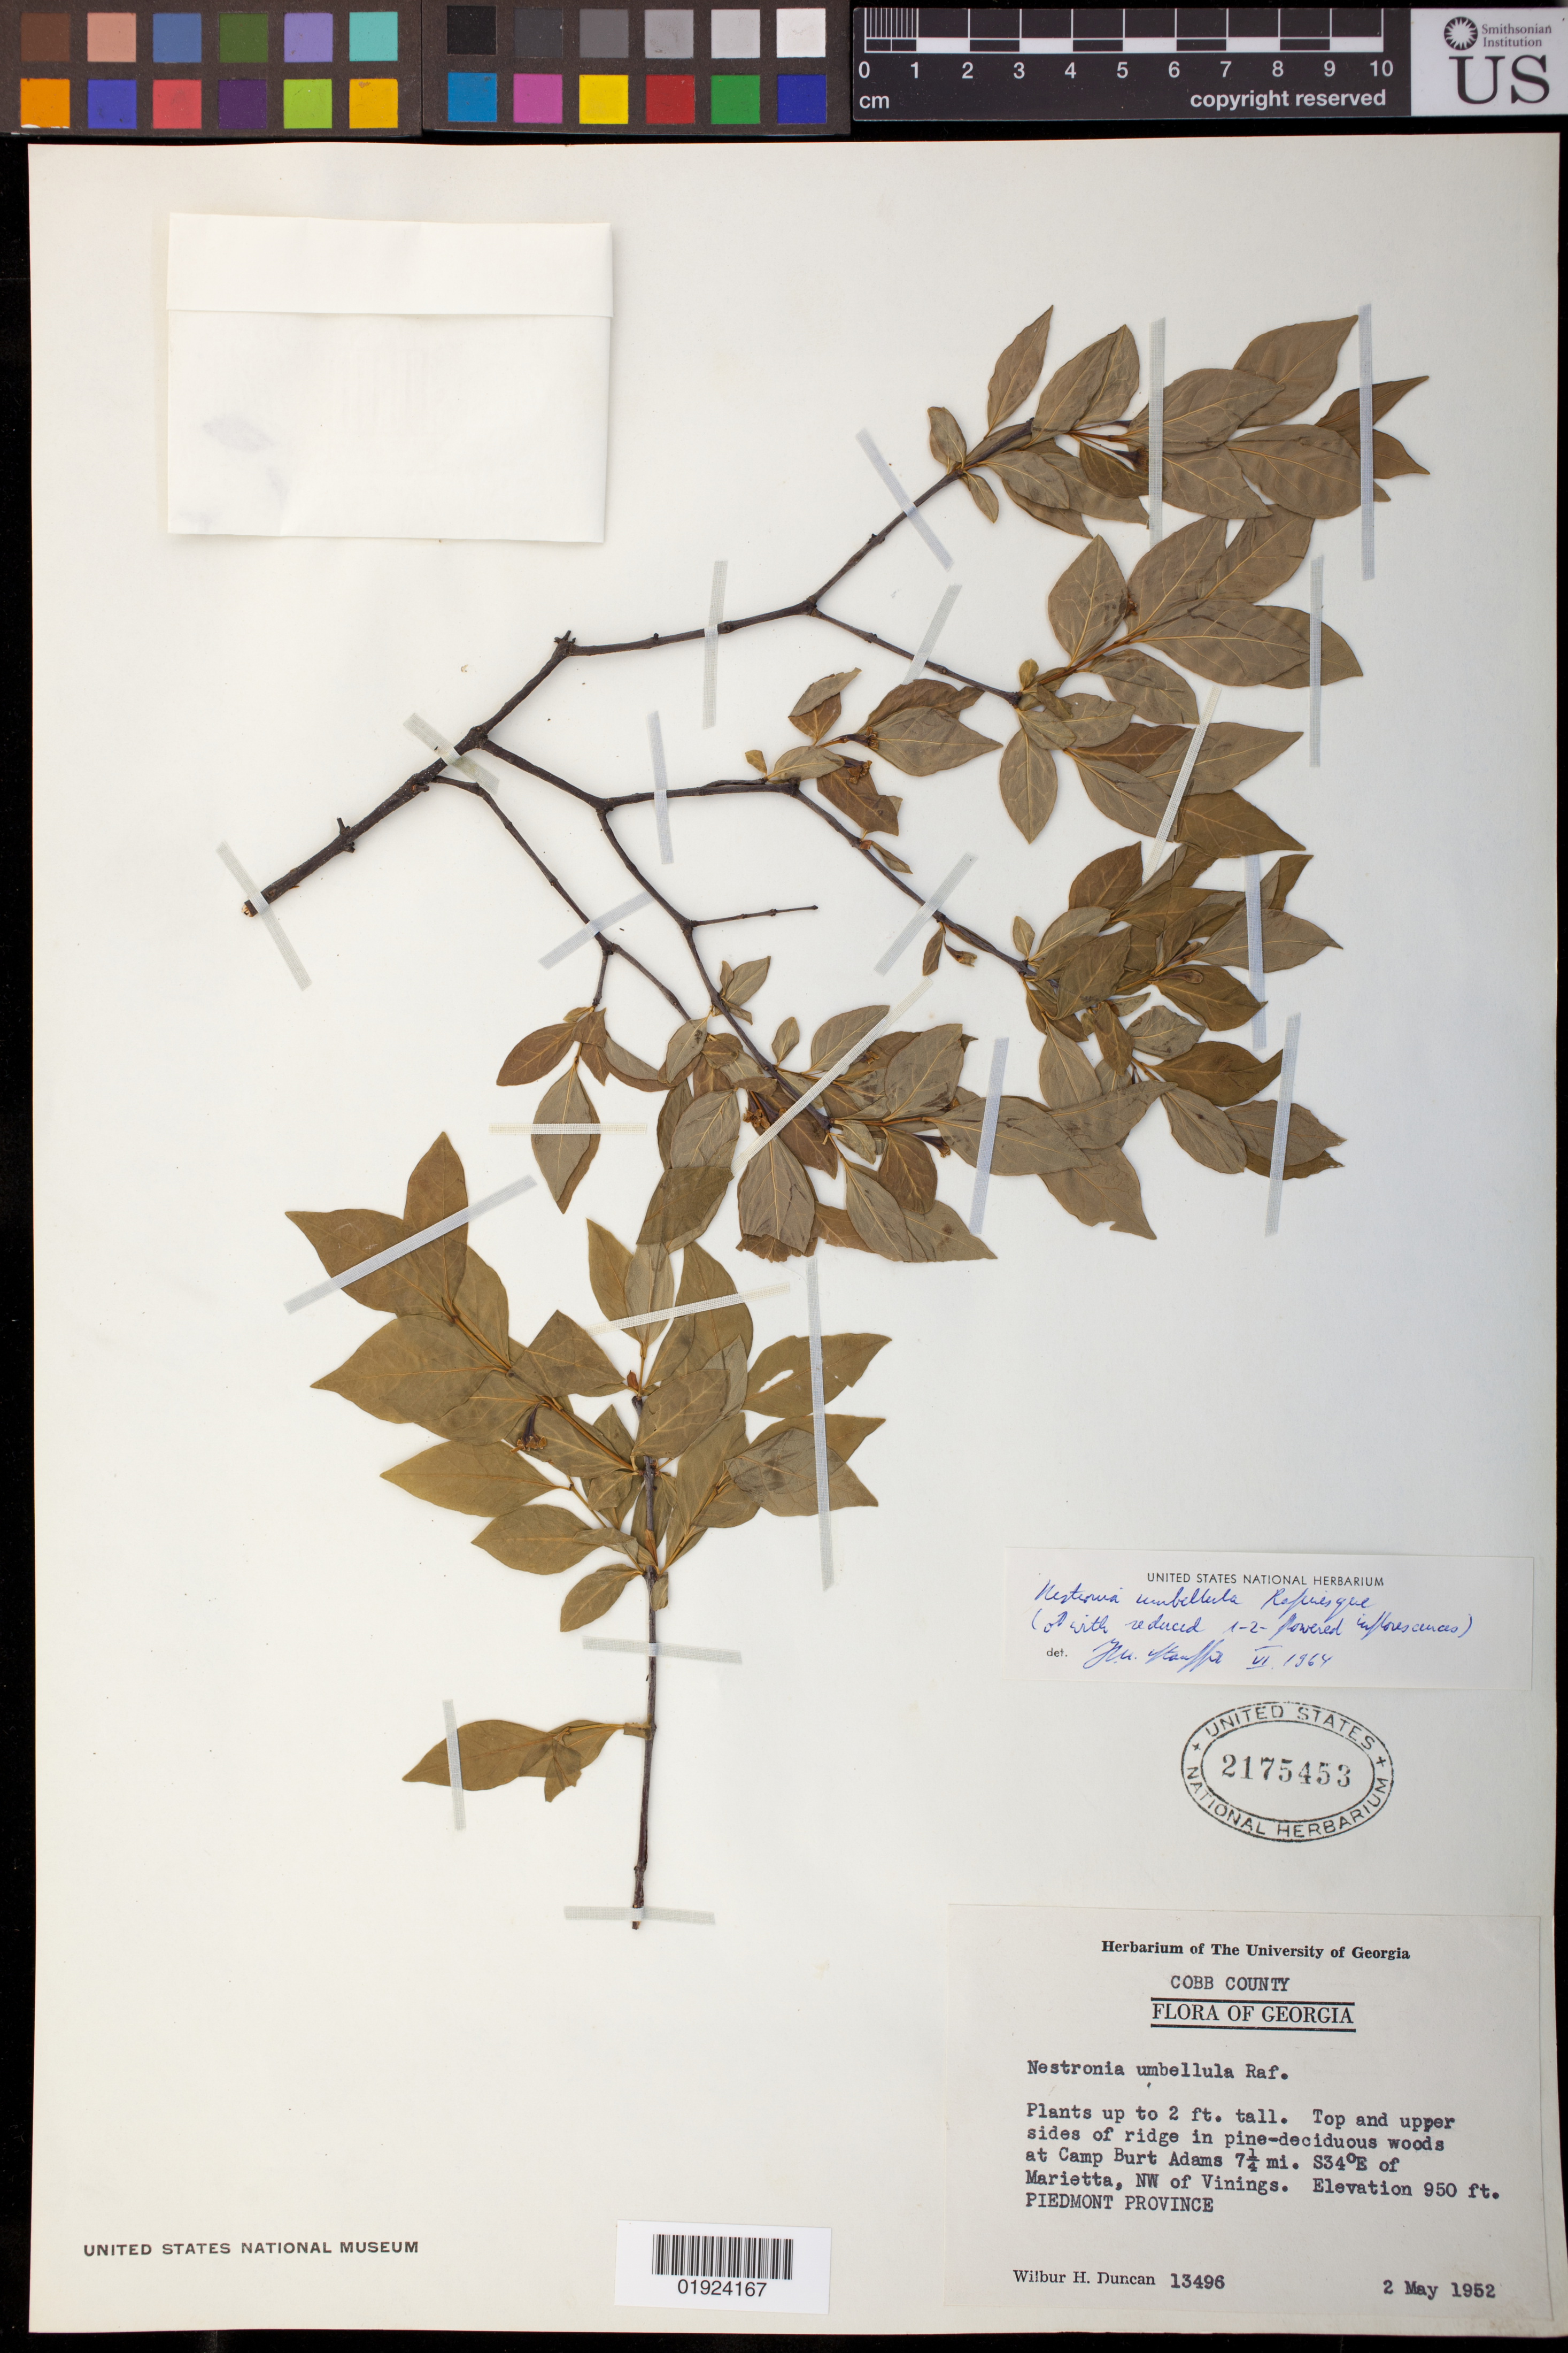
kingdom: Plantae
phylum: Tracheophyta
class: Magnoliopsida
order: Santalales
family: Santalaceae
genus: Nestronia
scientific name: Nestronia umbellula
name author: Raf.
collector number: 13496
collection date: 1952-05-02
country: United States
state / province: Georgia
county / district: Cobb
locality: Camp Burt Adams 7 1/4 mi. S34┬░E of Marietta, NW of Vinings.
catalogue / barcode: US 2175453